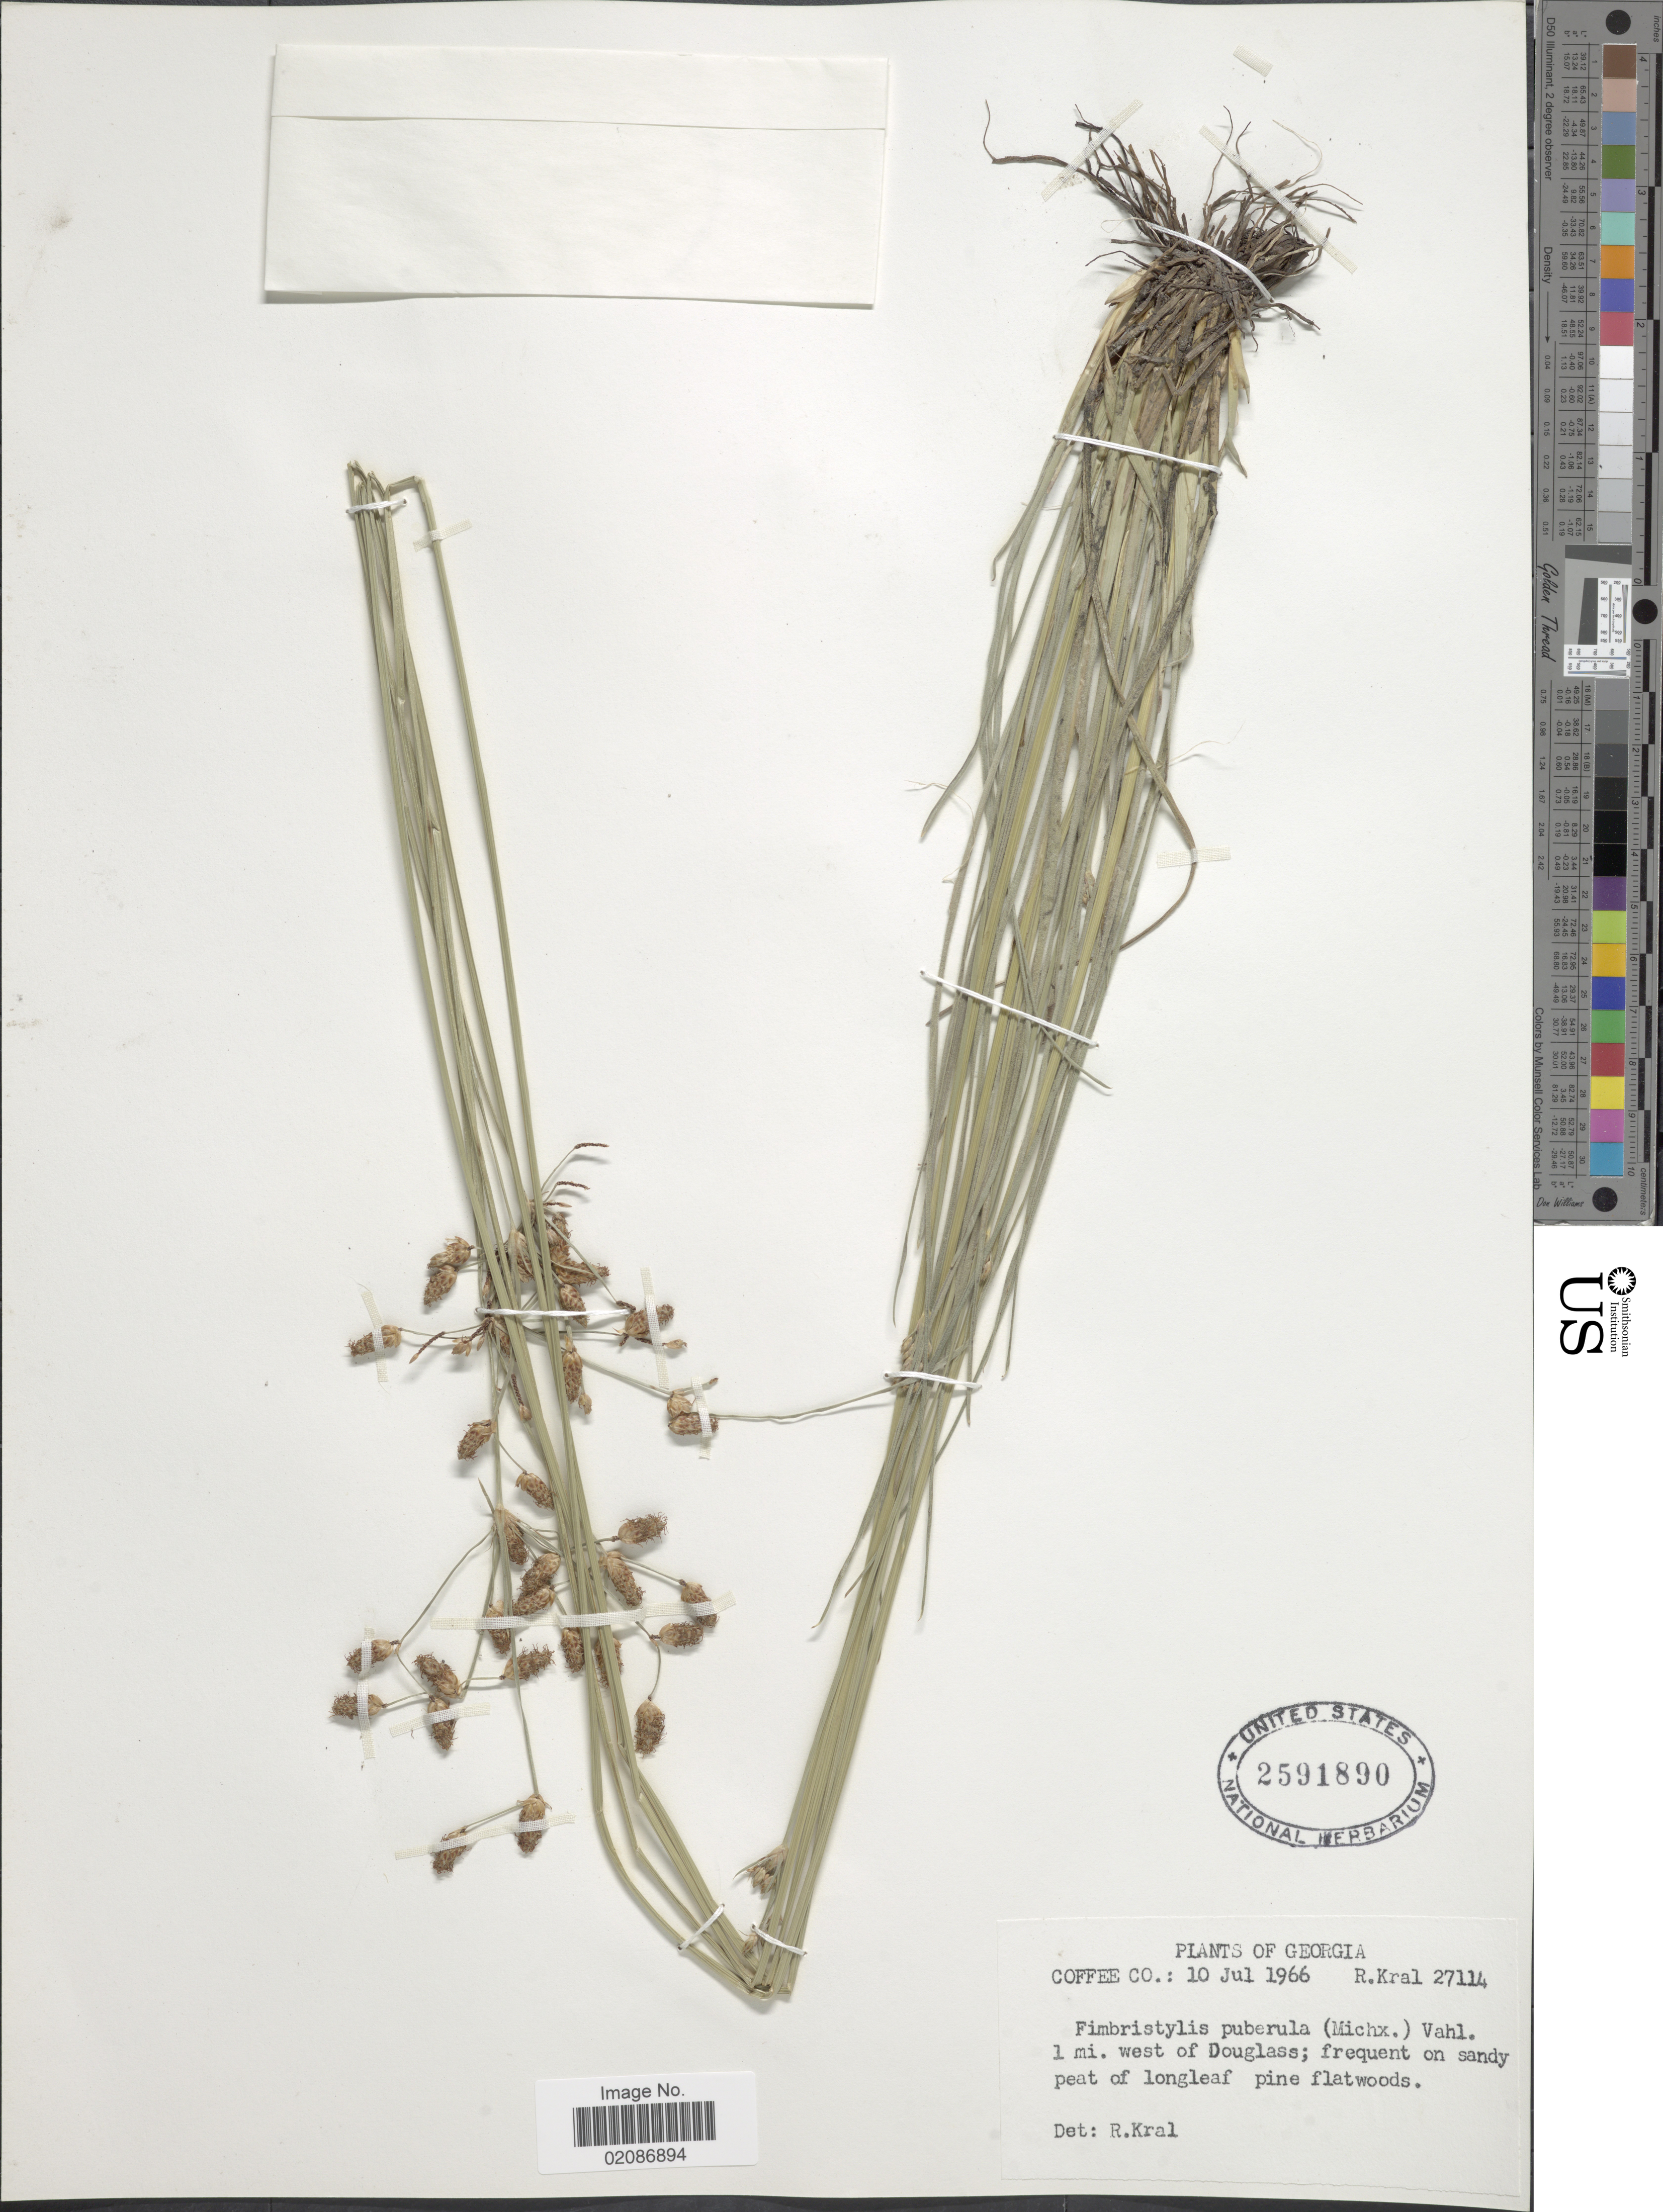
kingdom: Plantae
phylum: Tracheophyta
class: Liliopsida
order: Poales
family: Cyperaceae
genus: Fimbristylis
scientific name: Fimbristylis puberula var. puberula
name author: (Michx.) Vahl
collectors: R. Kral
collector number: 27114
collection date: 1966-07-10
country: United States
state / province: Georgia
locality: Coffee Co.: 1 mi. west of Douglass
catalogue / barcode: US 2591890